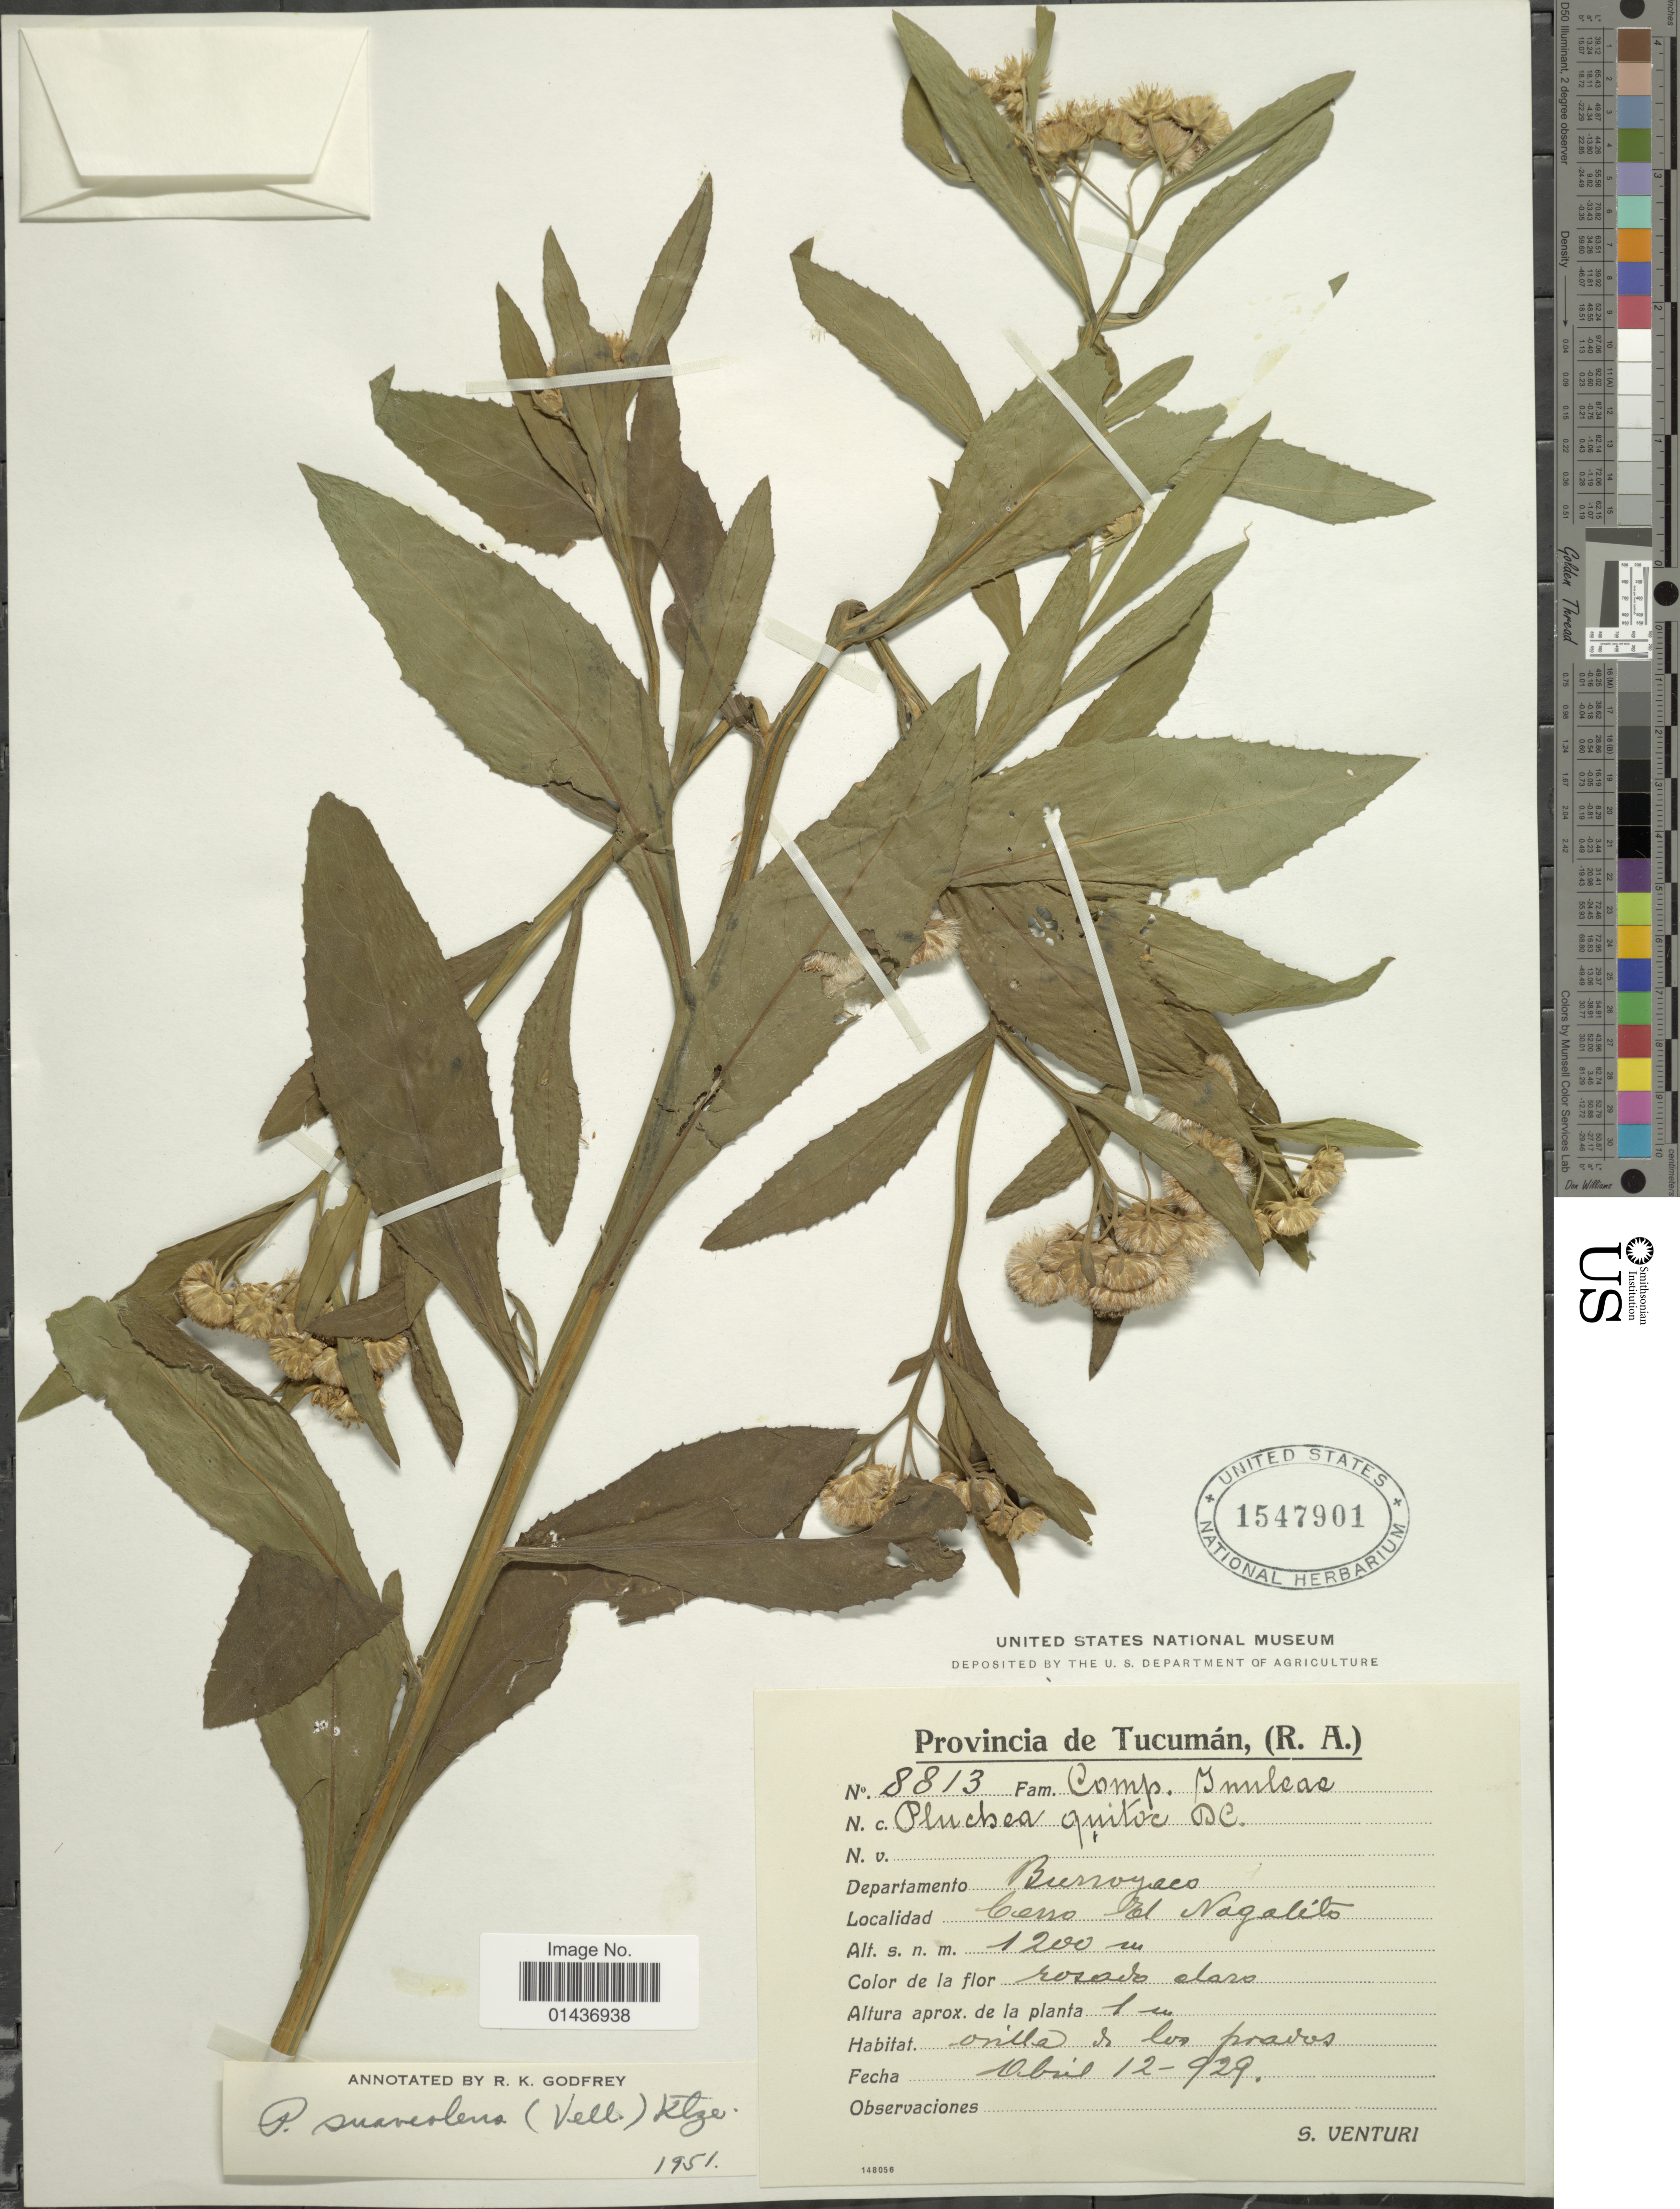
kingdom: Plantae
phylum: Tracheophyta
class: Magnoliopsida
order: Asterales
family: Asteraceae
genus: Pluchea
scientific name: Pluchea suaveolens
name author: (Vell.) Kuntze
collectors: S. Venturi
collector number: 8813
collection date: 1929-04-12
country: Argentina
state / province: Tucuman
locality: Provincia de Tucuman (R.A.), Departamento Buuroyaco, Cerro El Nagalito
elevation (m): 1200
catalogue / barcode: US 1547901